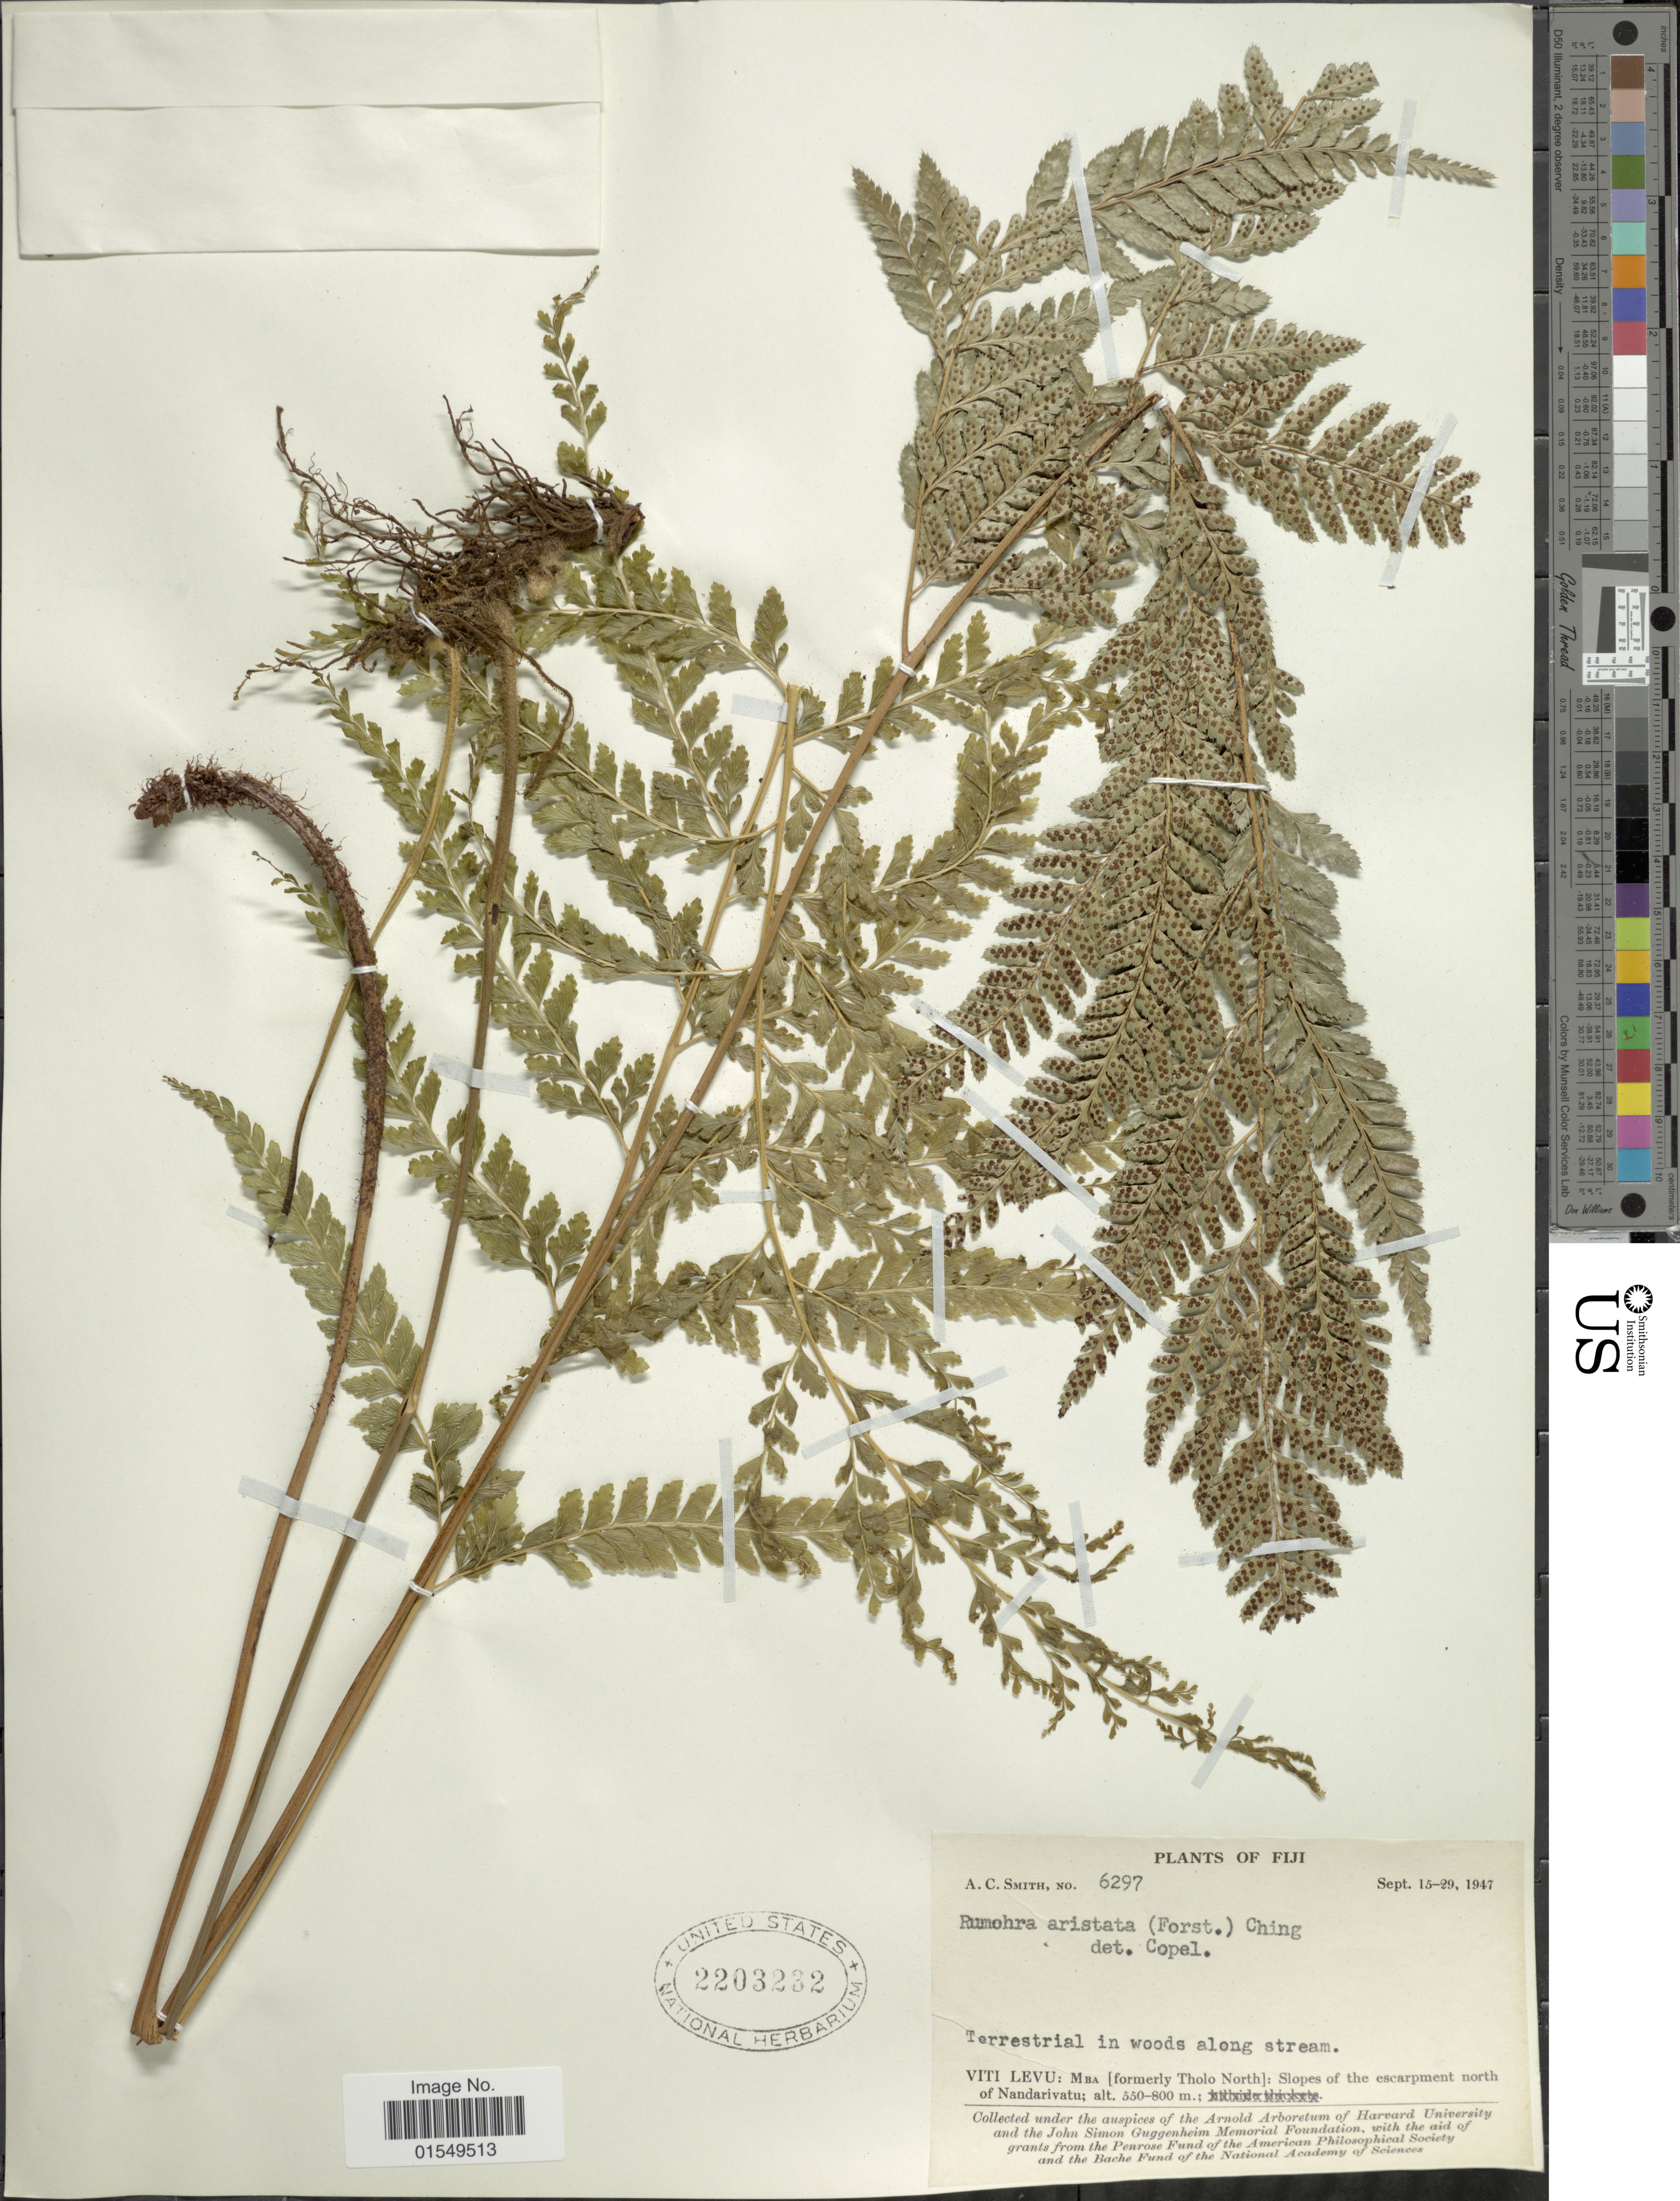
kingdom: Plantae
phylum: Tracheophyta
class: Polypodiopsida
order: Polypodiales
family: Dryopteridaceae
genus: Arachniodes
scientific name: Arachniodes aristata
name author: (G. Forst.) Tindale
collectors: A. C. Smith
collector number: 6297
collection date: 1947-09-15/1947-09-29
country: Fiji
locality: Viti Levu: Mba (formerly Tholo North): slopes of the escarpment north of Nandarivatu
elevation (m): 550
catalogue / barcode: US 2203232